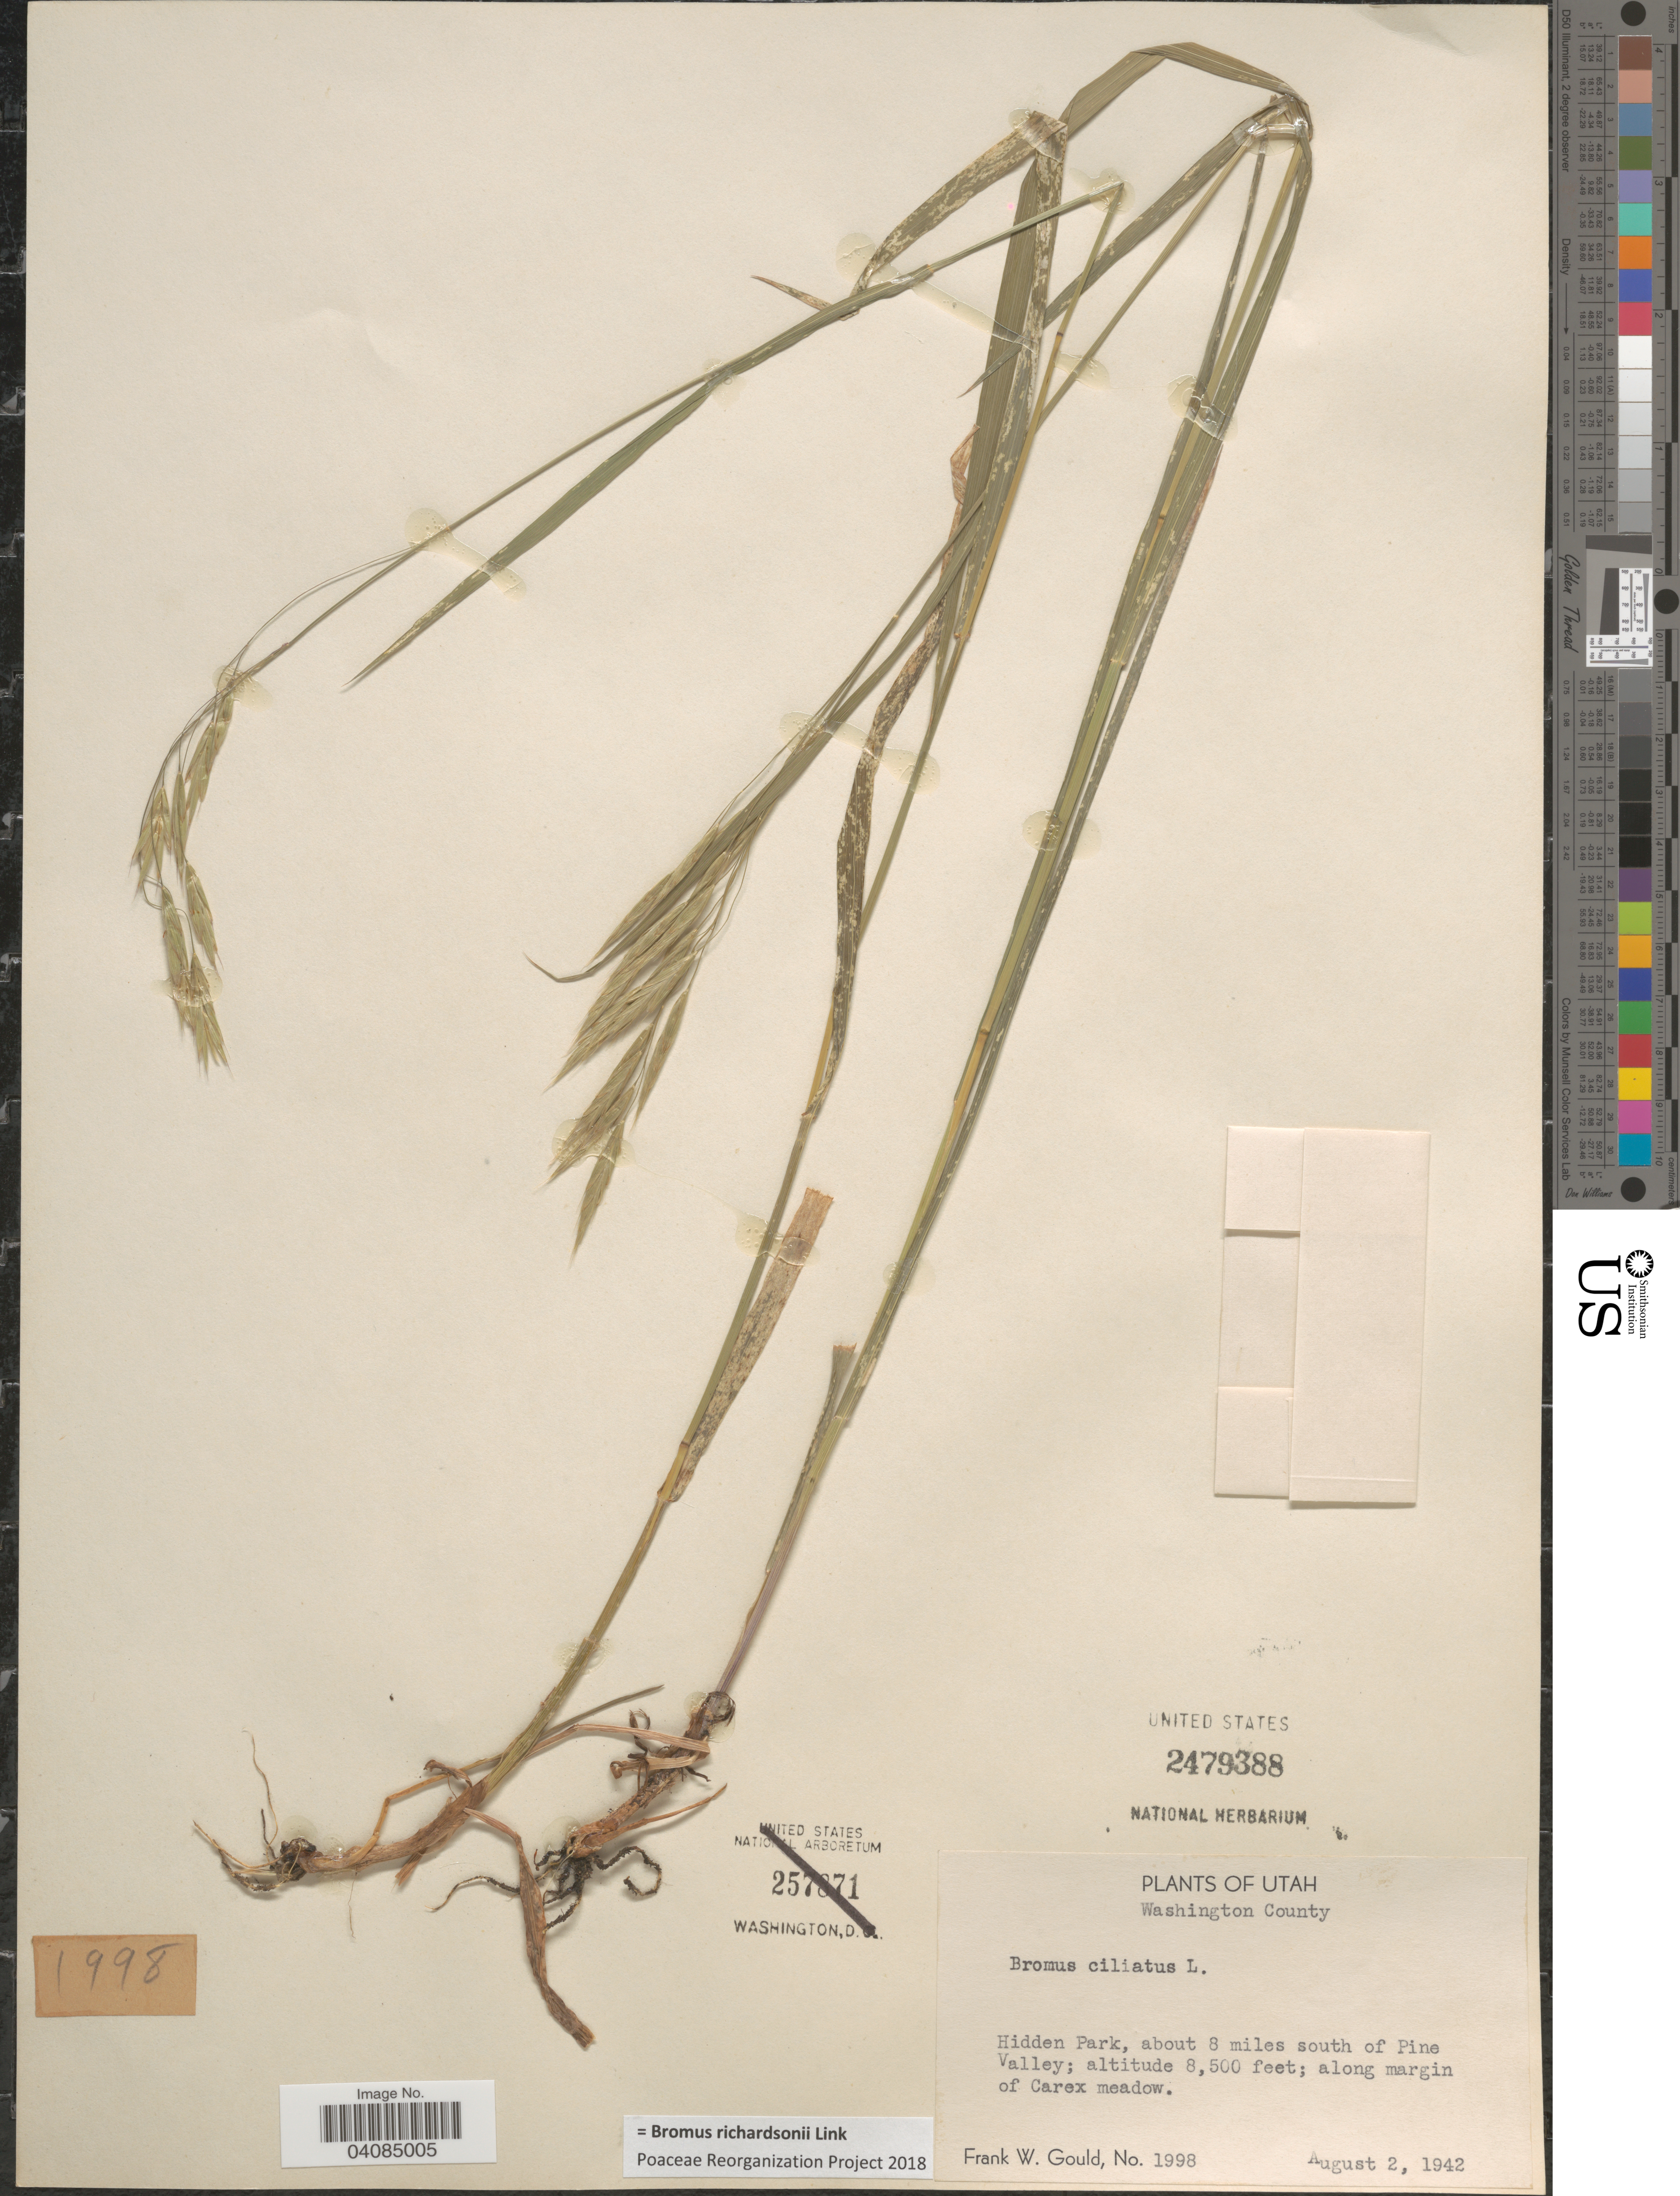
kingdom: Plantae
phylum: Tracheophyta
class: Liliopsida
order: Poales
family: Poaceae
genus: Bromus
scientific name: Bromus racemosus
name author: L.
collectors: F. W. Gould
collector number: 1998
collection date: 1942-08-02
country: United States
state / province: Utah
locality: Washington County. Hidden Park, about 8 miles south of Pine Valley; along margin of Carex meadow.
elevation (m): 2591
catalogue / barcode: US 2479388